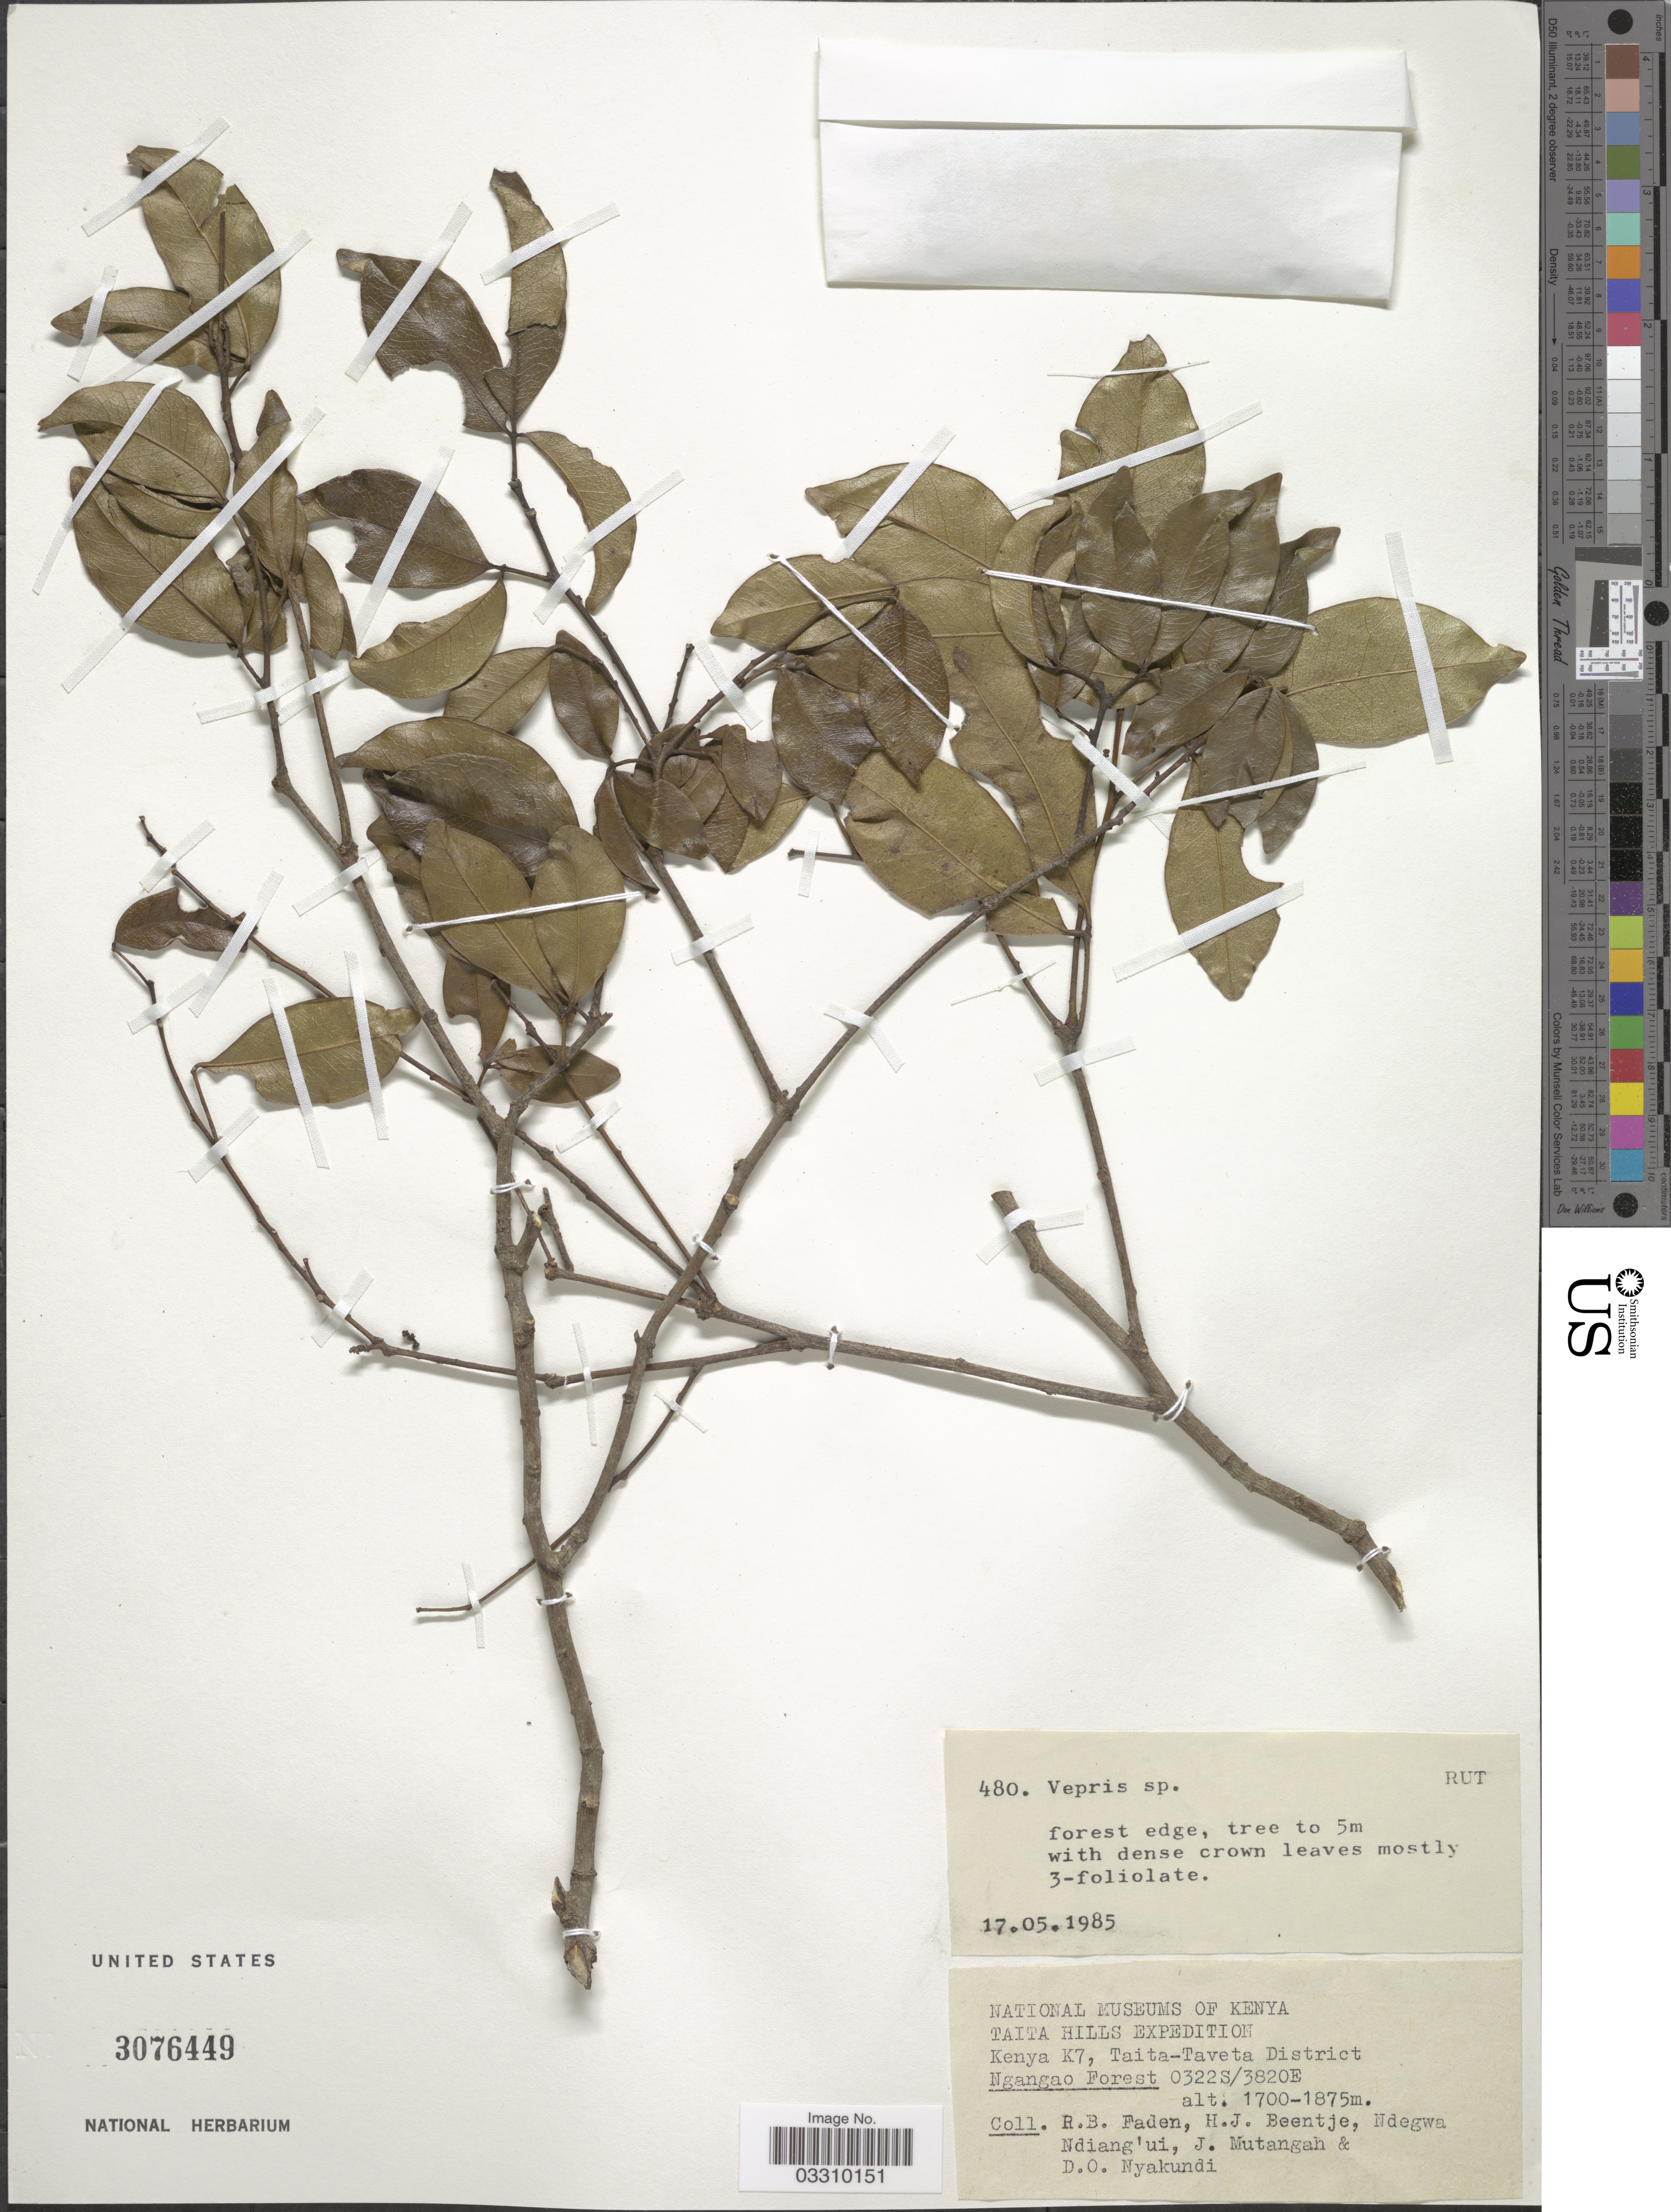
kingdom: Plantae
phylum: Tracheophyta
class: Magnoliopsida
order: Sapindales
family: Rutaceae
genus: Vepris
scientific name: Vepris sp.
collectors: R. B. Faden, H. J. Beentje, Ndegwa Ndiang'ui, J. Mutangah & D. Nyakundi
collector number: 480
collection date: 1985-05-17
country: Kenya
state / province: Taita Taveta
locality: Taita Hills. Kenya K7, Taita-Taveta District. Ngangao Forest.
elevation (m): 1700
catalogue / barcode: US 3076449